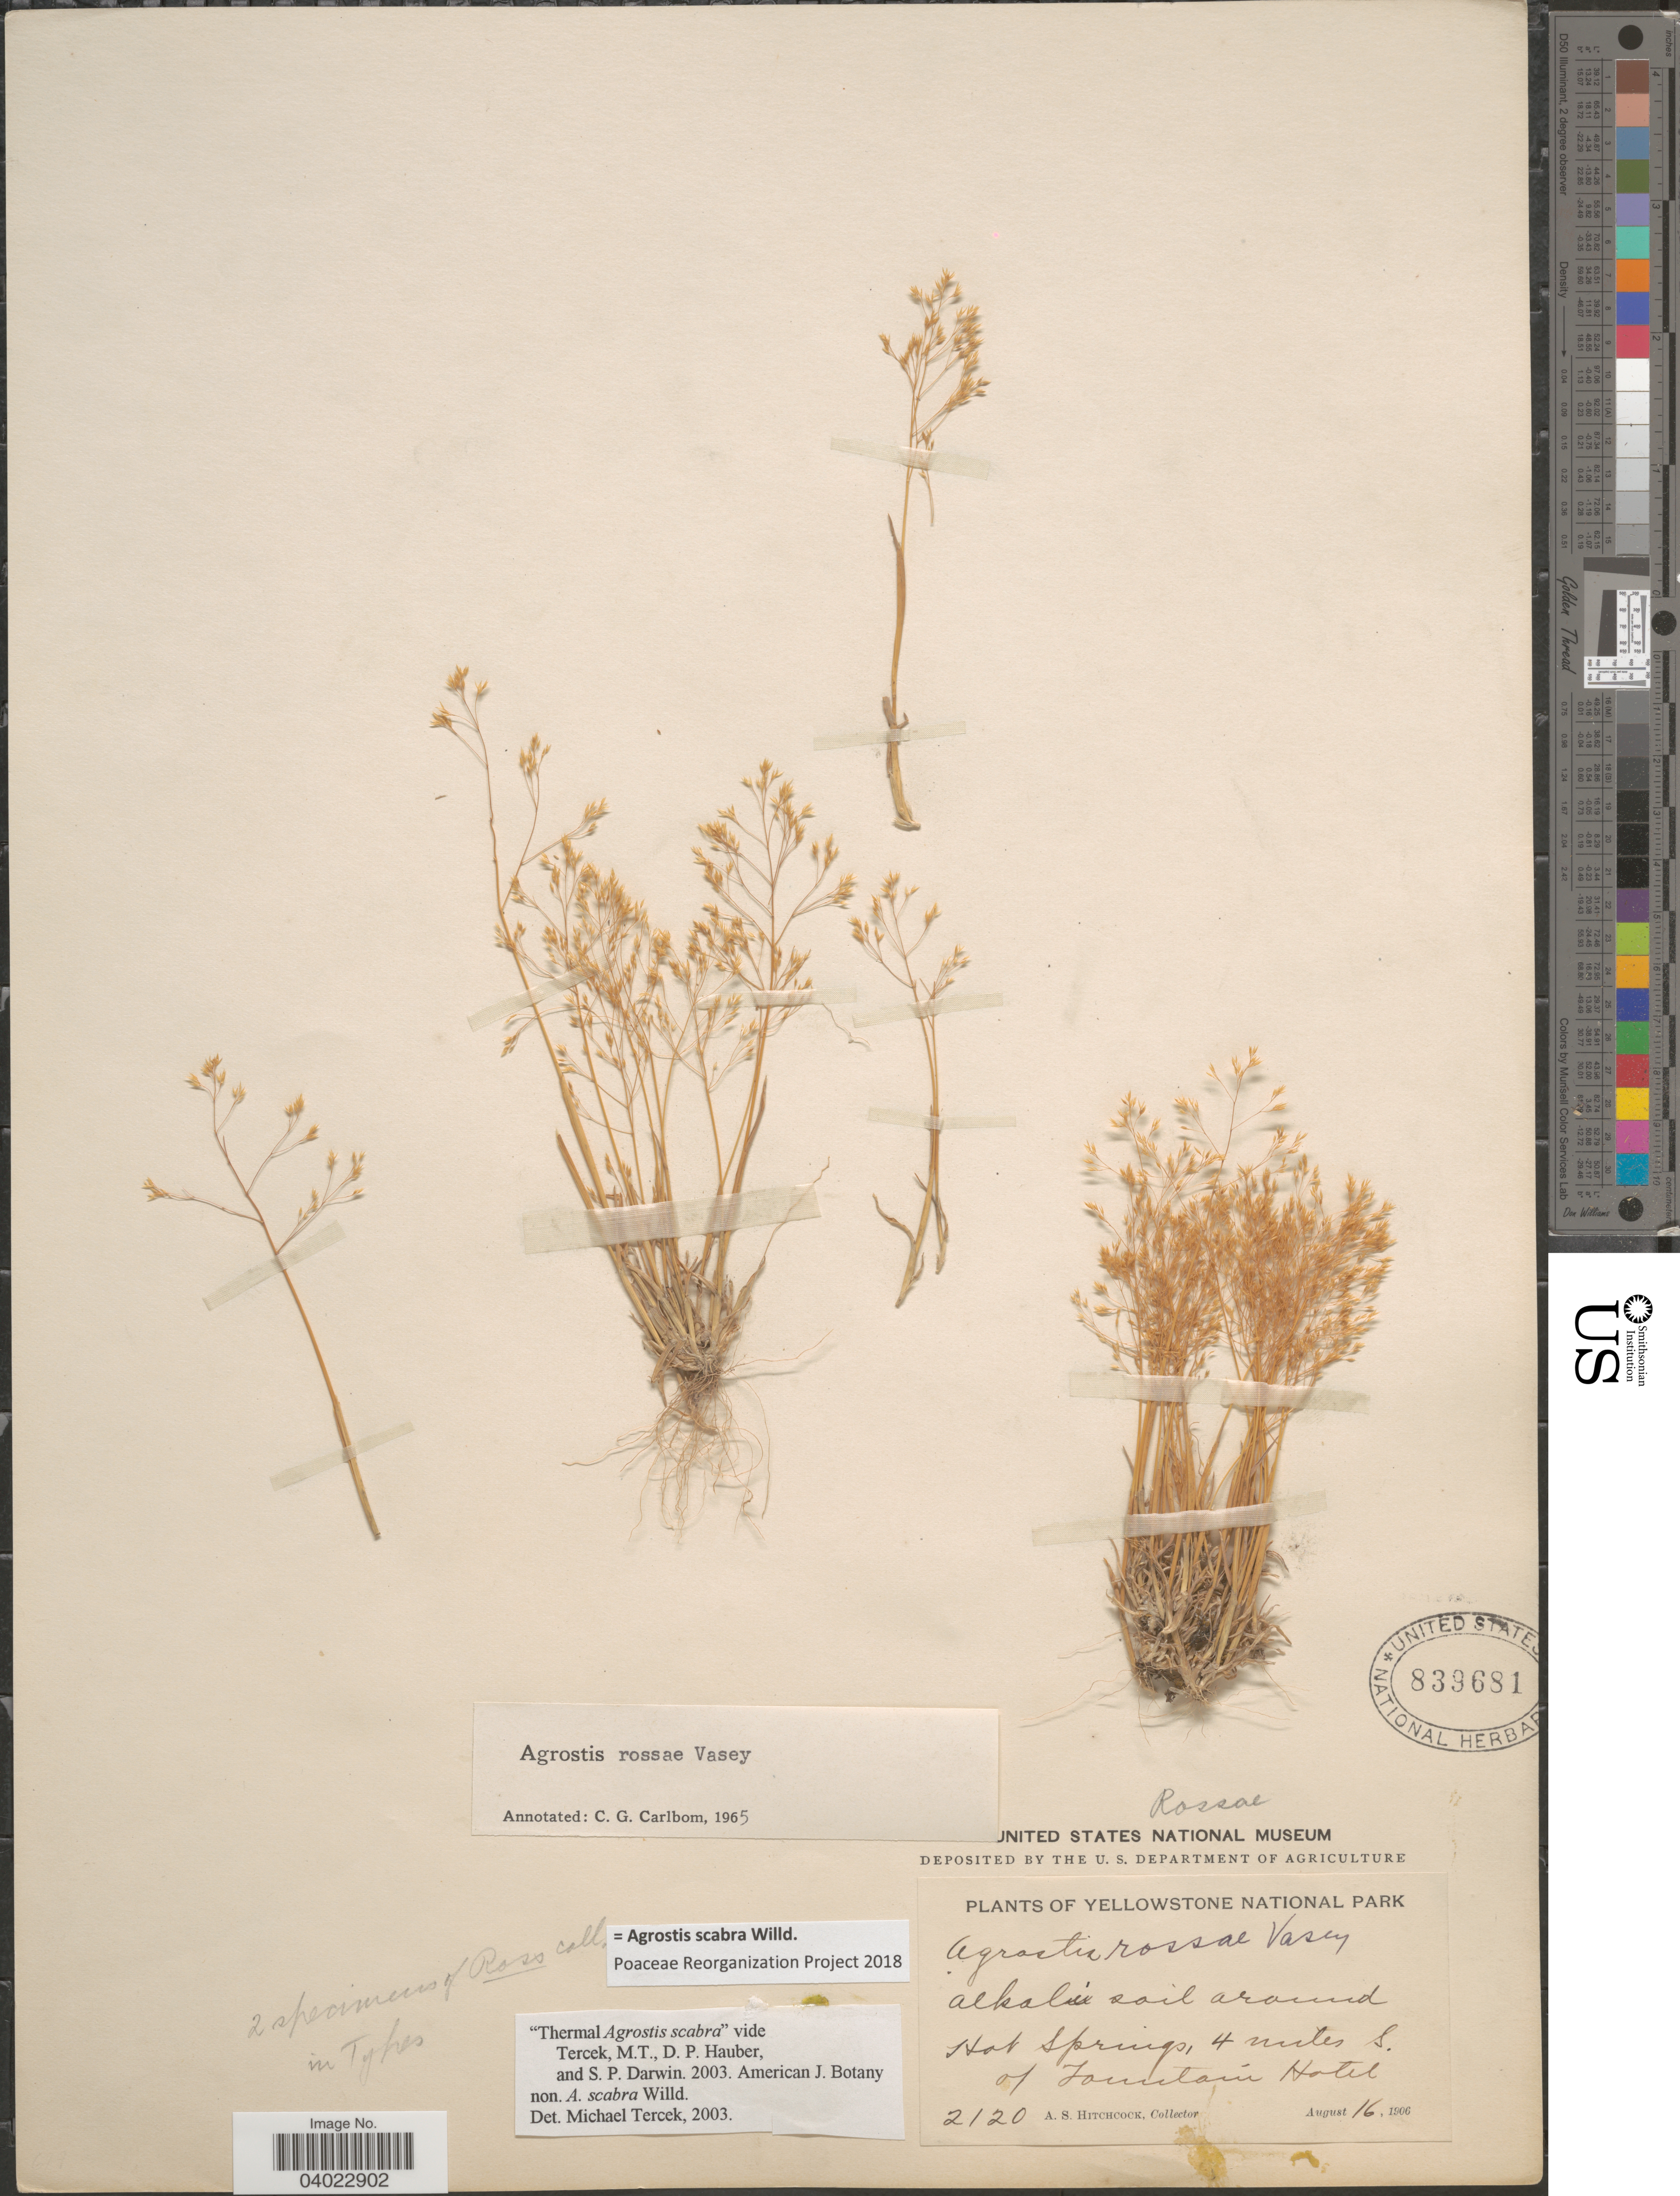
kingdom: Plantae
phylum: Tracheophyta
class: Liliopsida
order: Poales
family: Poaceae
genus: Agrostis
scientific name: Agrostis scabra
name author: Willd.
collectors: A. S. Hitchcock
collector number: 2120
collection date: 1906-08-16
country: United States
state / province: Wyoming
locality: Yellowstone National Park. Hot Springs, 4 miles S. of Fountain Hotel.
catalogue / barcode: US 839681